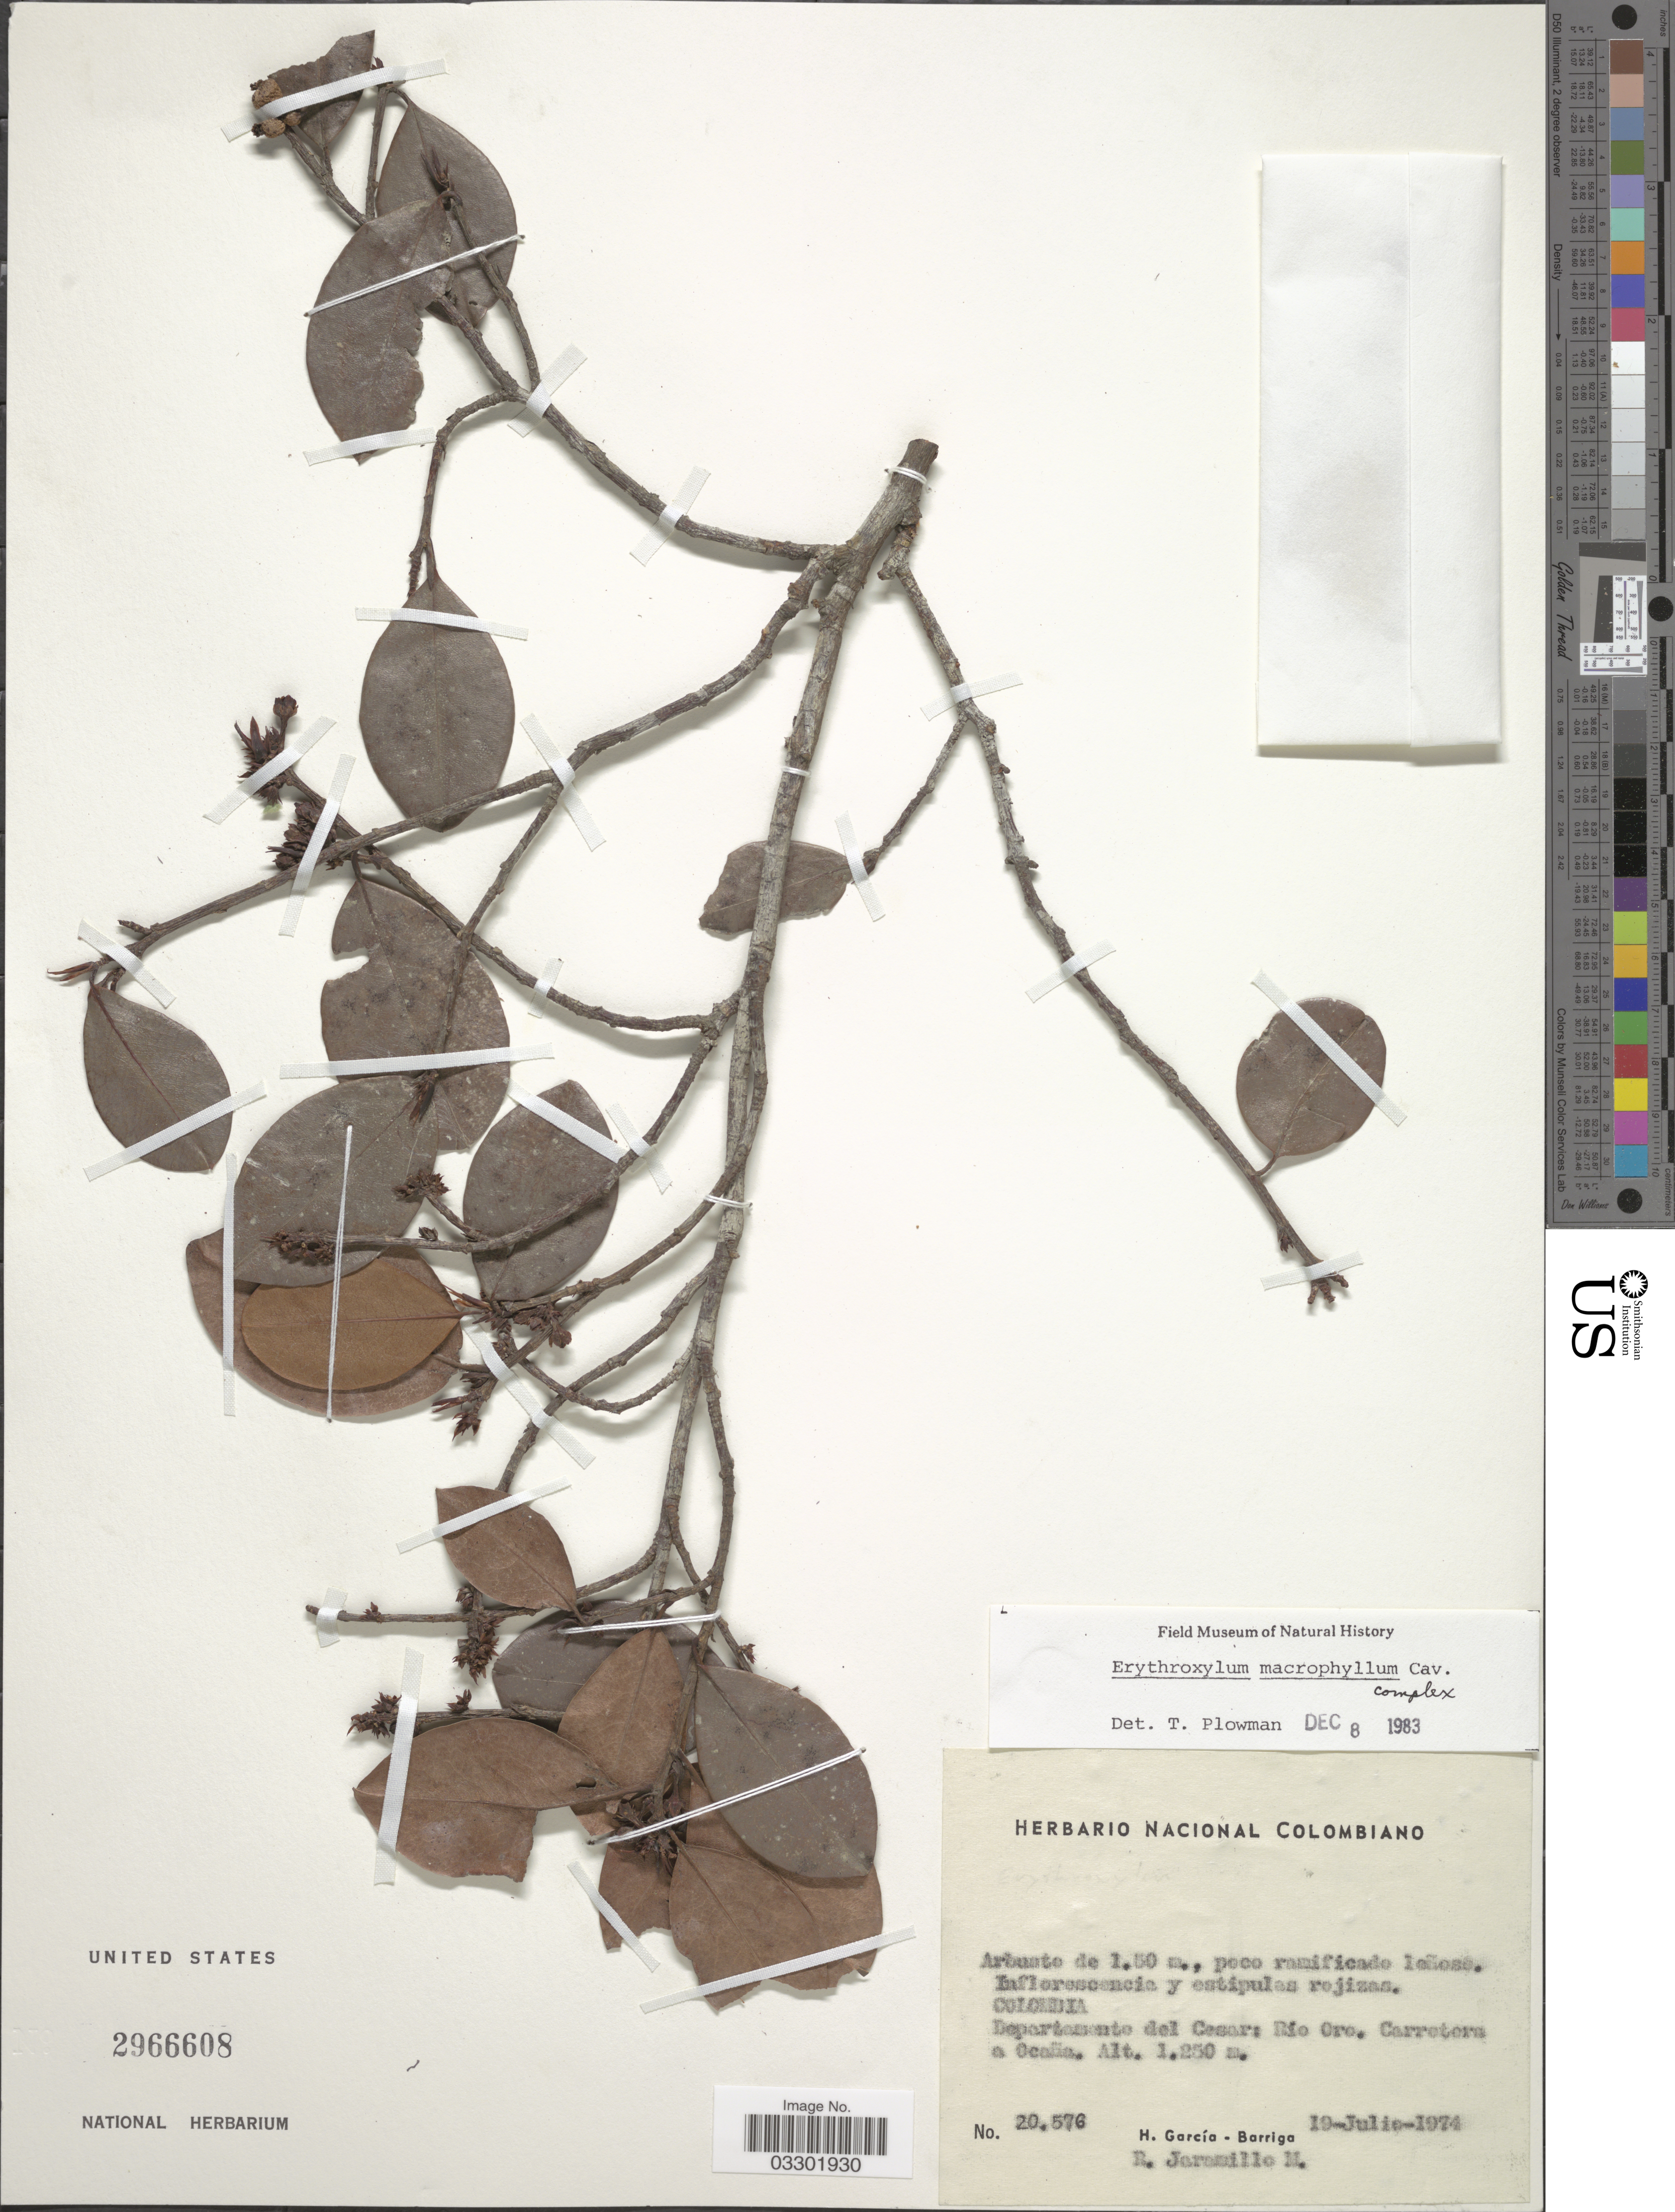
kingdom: Plantae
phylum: Tracheophyta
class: Magnoliopsida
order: Malpighiales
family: Erythroxylaceae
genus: Erythroxylum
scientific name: Erythroxylum macrophyllum var. macrophyllum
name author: Cav.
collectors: H. García Barriga & R. Jaramillo M.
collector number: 20576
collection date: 1974-07-19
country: Colombia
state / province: Cesar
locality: Departamento del Cesar: Rio Oro. Carretera a Ocaña.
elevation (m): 1250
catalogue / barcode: US 2966608